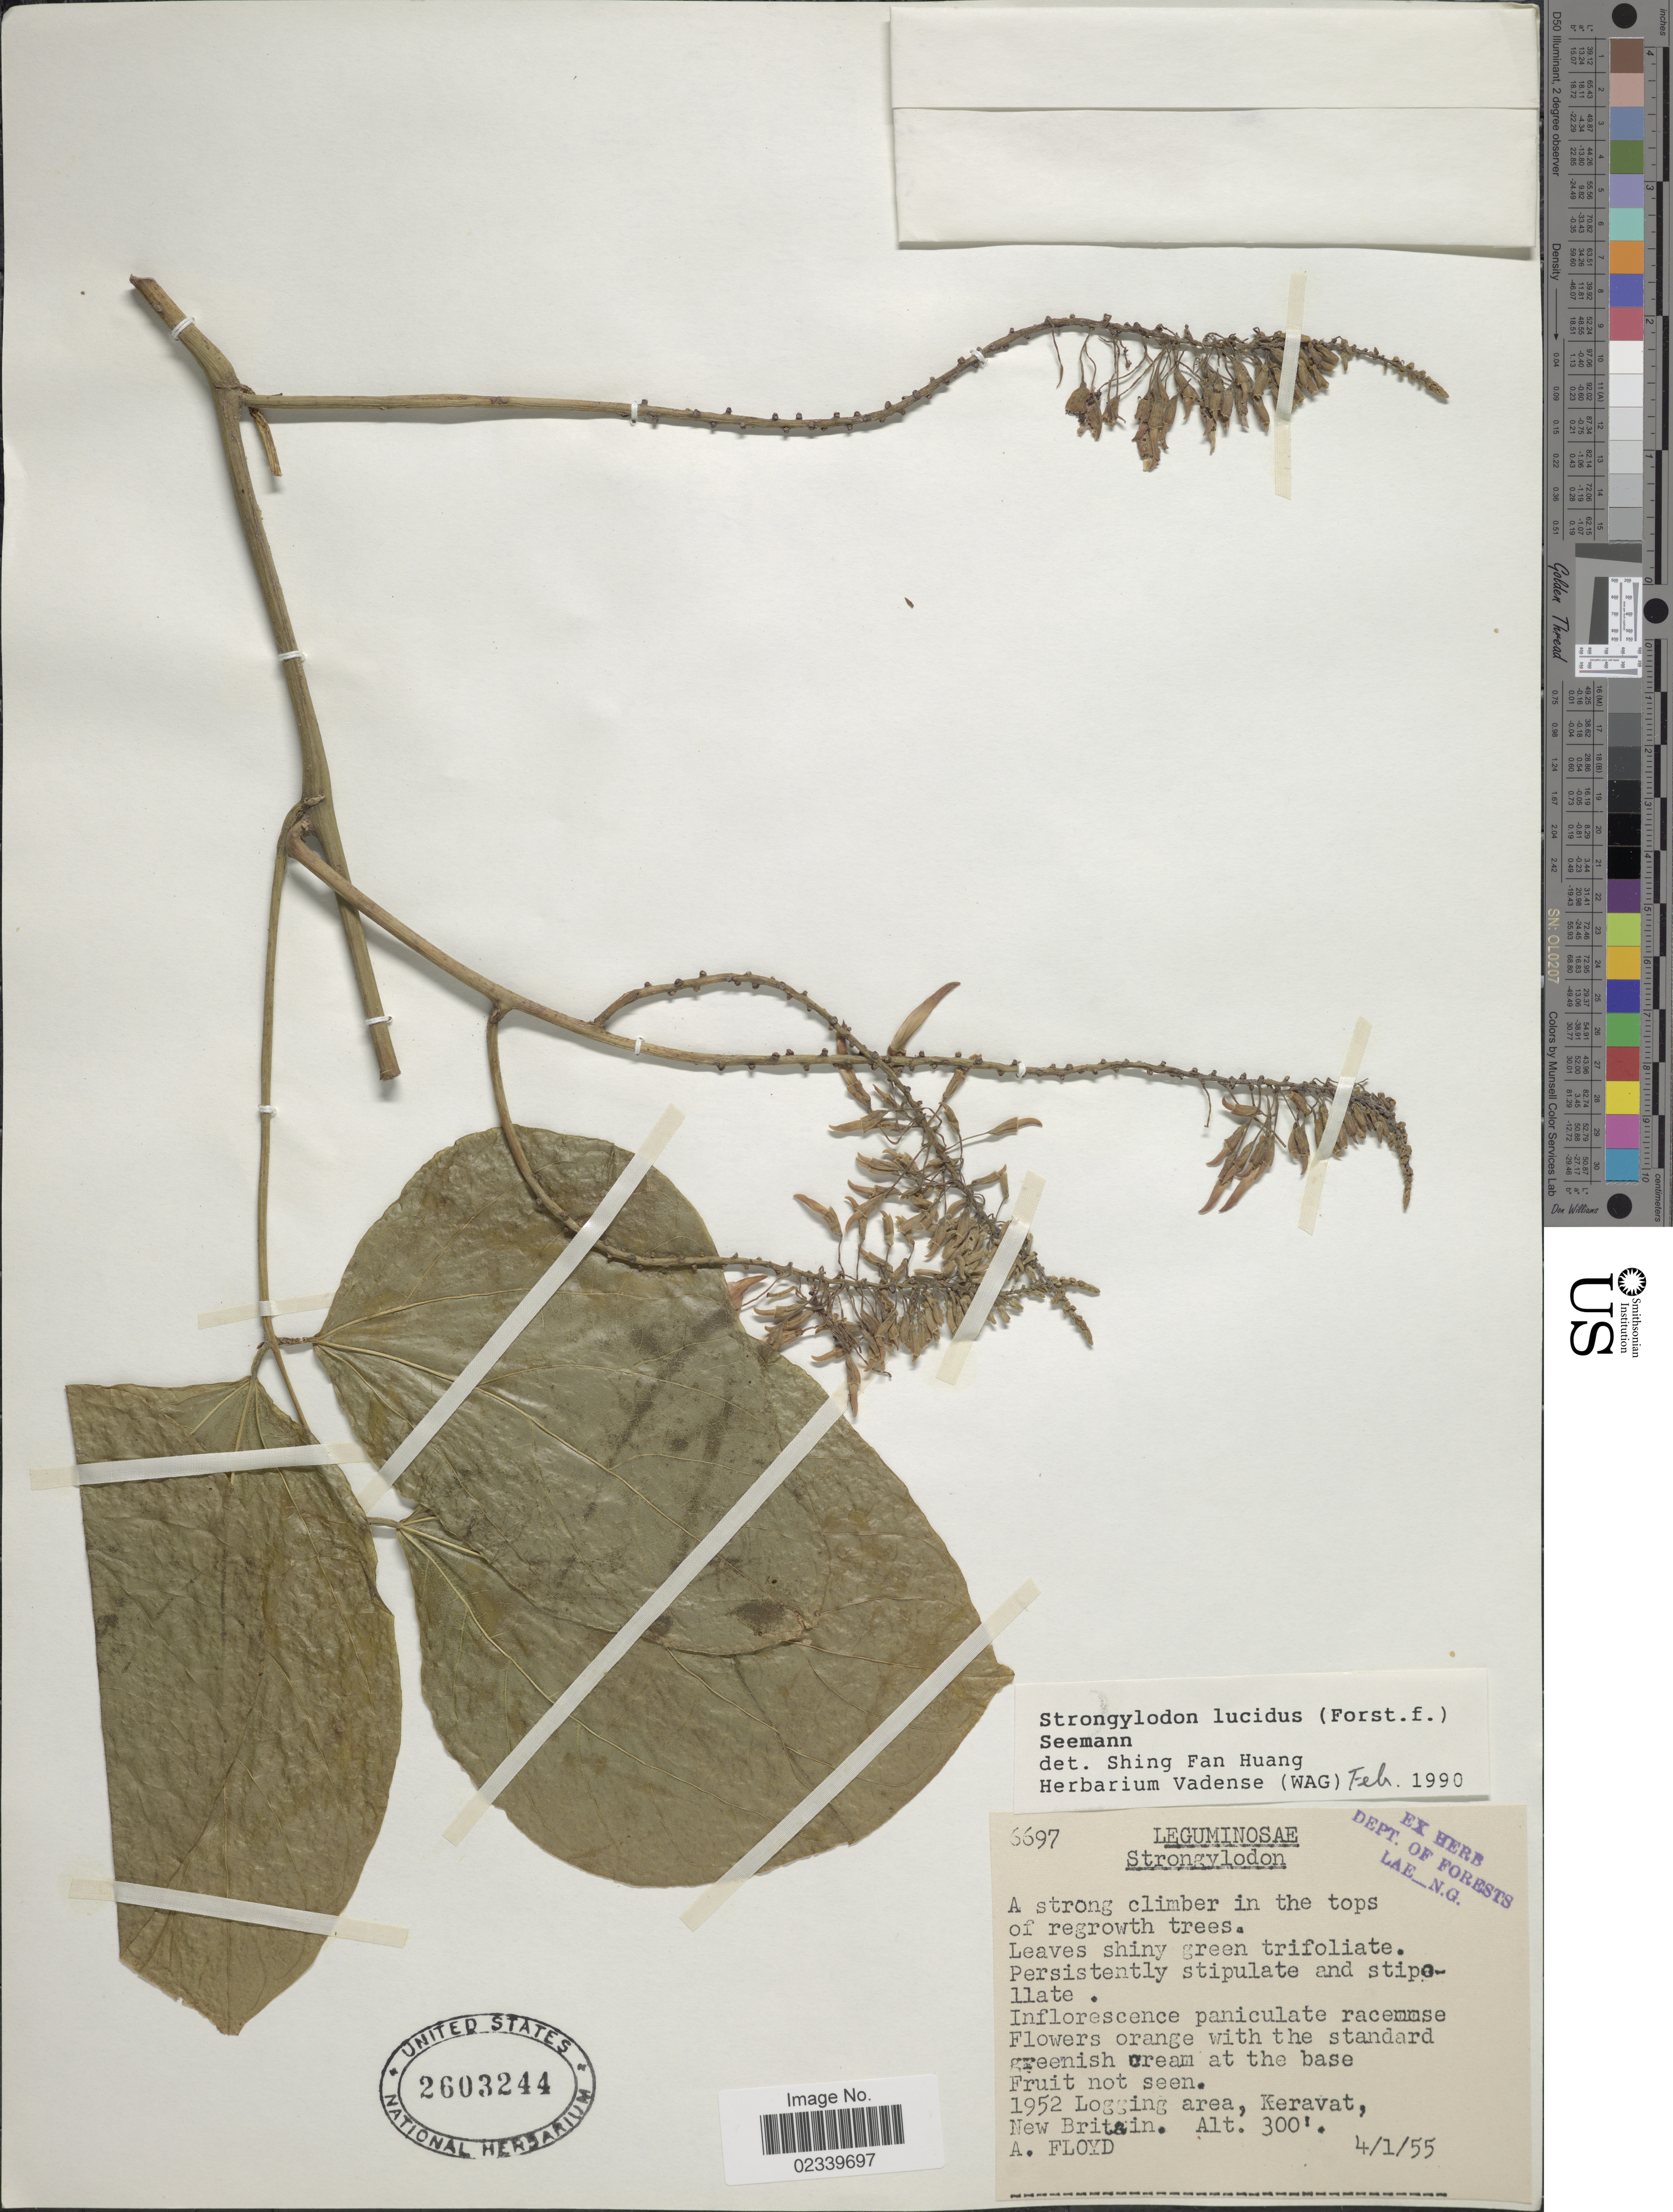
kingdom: Plantae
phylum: Tracheophyta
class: Magnoliopsida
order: Fabales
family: Fabaceae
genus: Strongylodon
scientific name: Strongylodon lucidus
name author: (G. Forst.) Seem.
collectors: A. Floyd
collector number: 6697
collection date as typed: Transcribed d/m/y: 4/1/55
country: Papua New Guinea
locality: Logging area, Keravat, New Britain.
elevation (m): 91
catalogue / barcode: US 2603244